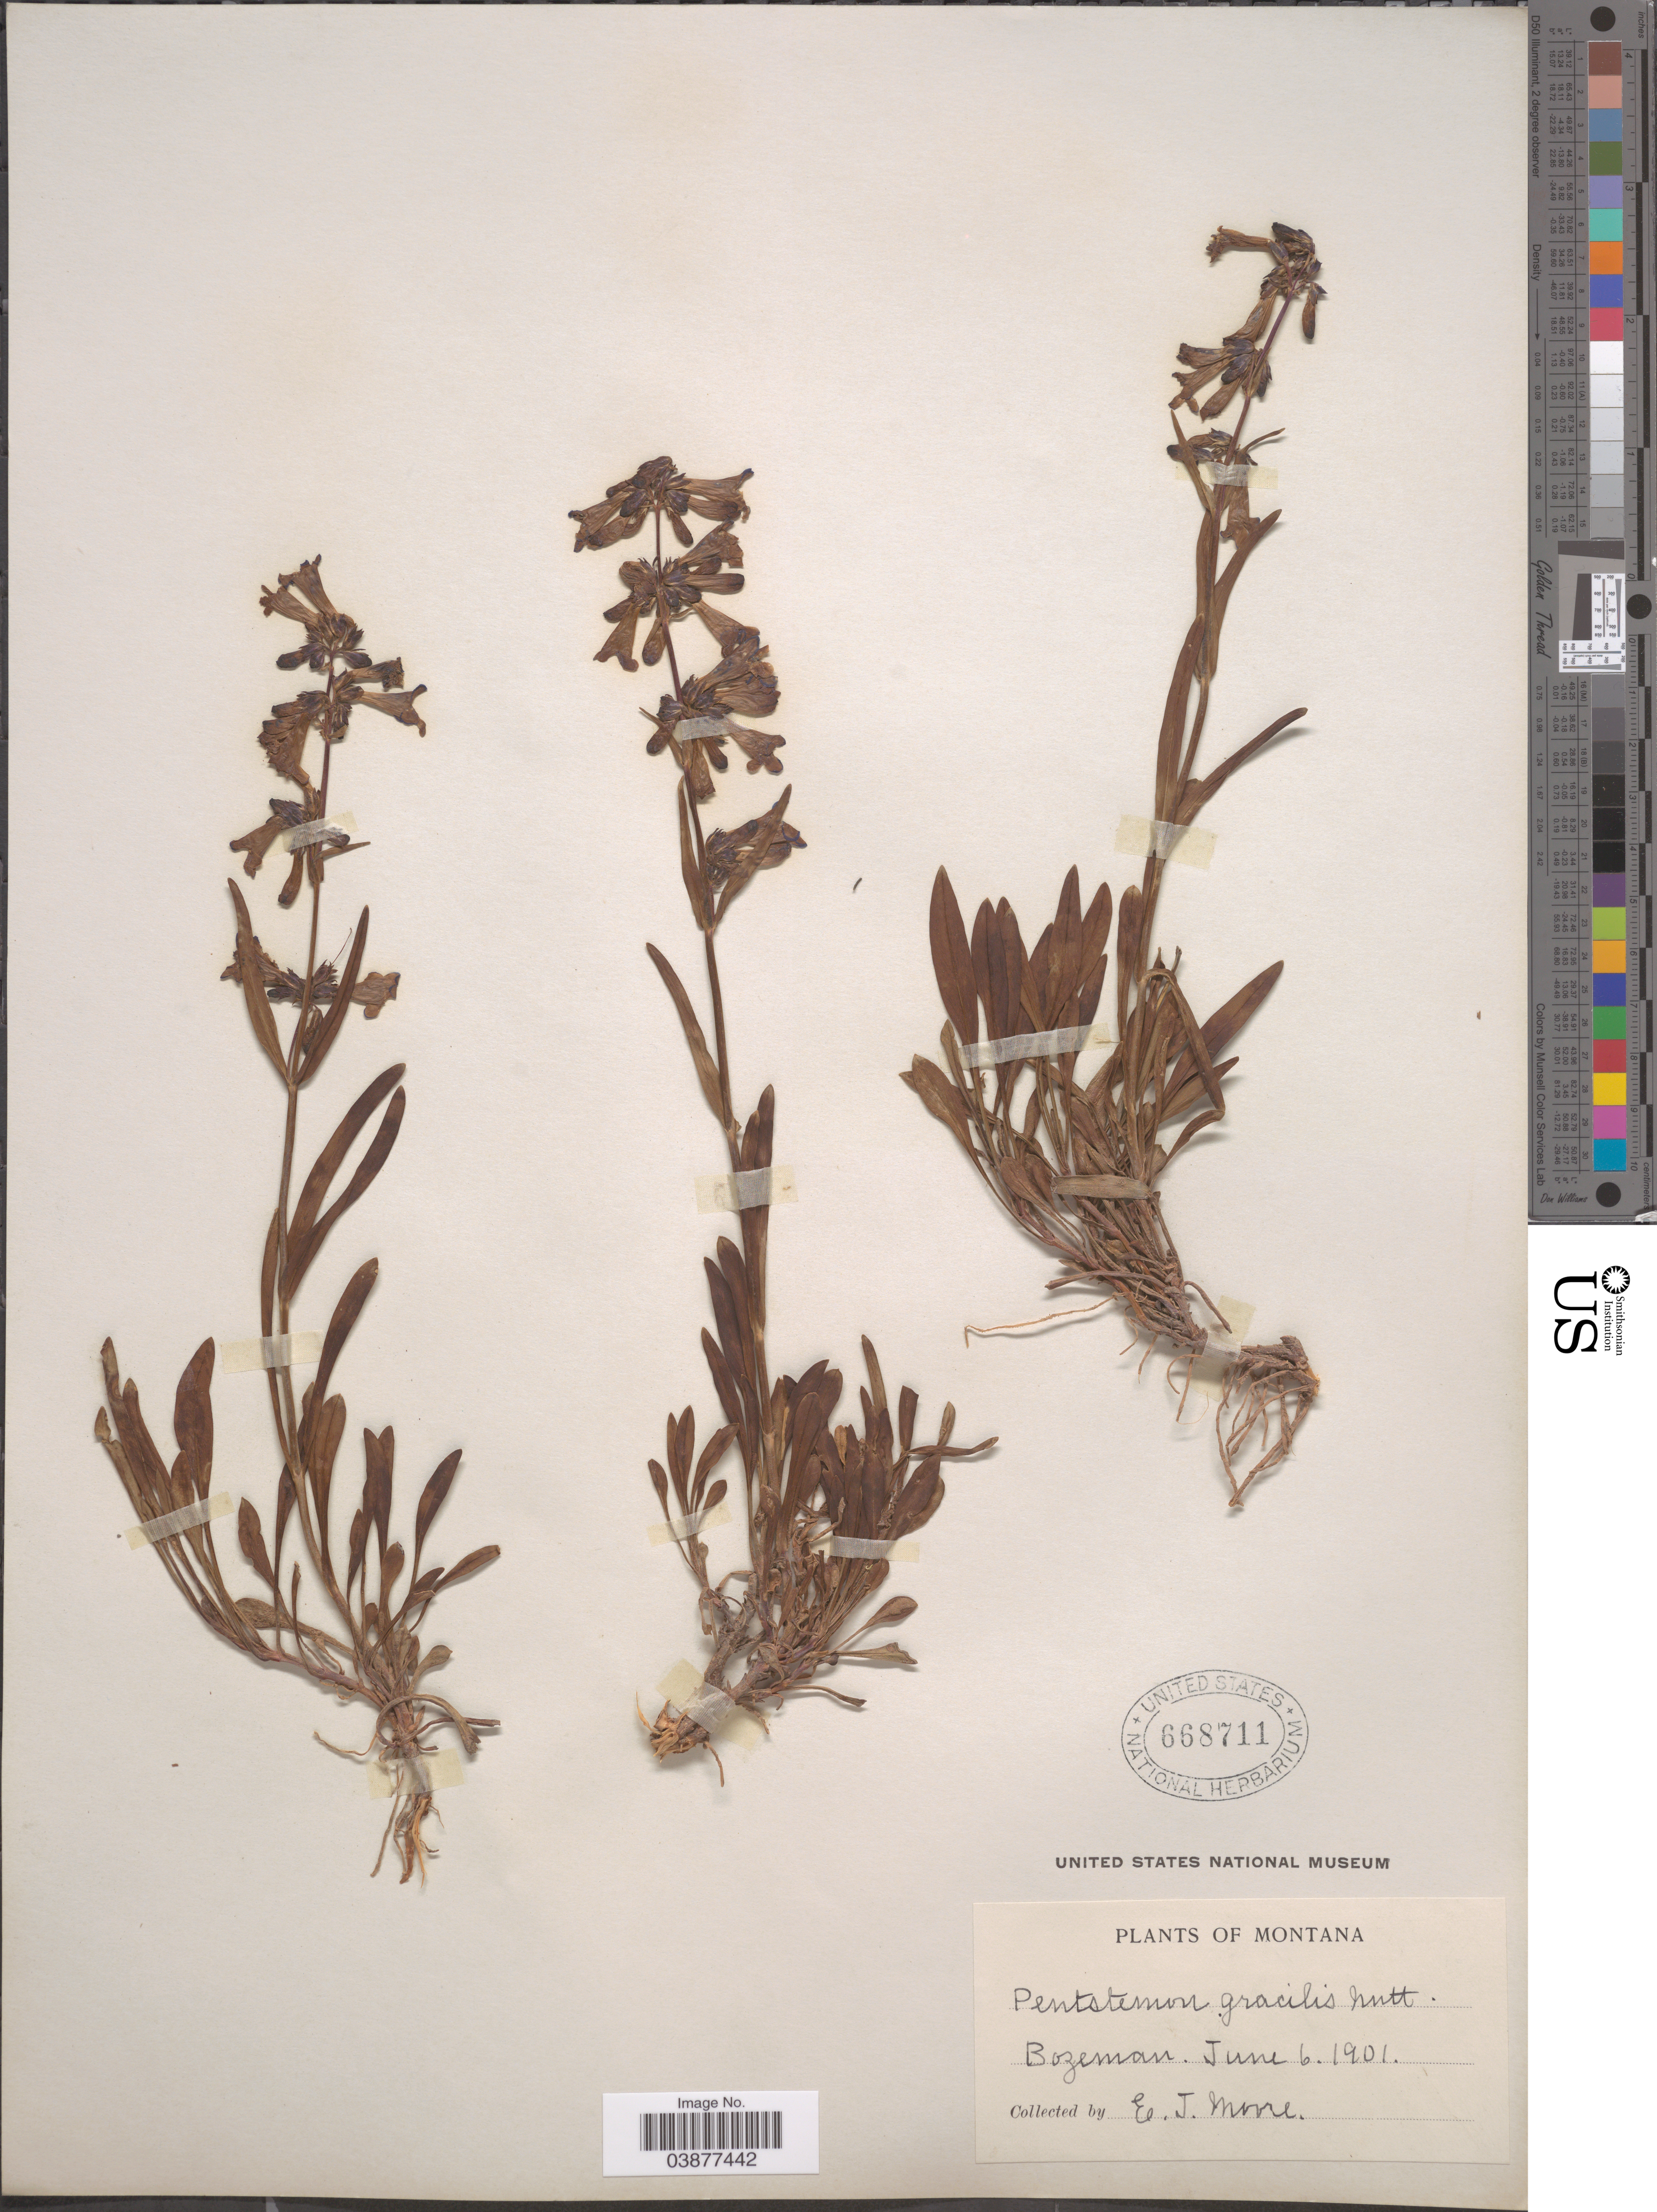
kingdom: Plantae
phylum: Tracheophyta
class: Magnoliopsida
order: Lamiales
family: Plantaginaceae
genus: Penstemon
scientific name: Penstemon pseudoprocerus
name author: Rydb.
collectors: E. Moore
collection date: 1901-06-06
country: United States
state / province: Montana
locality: Bozeman.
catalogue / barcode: US 668711